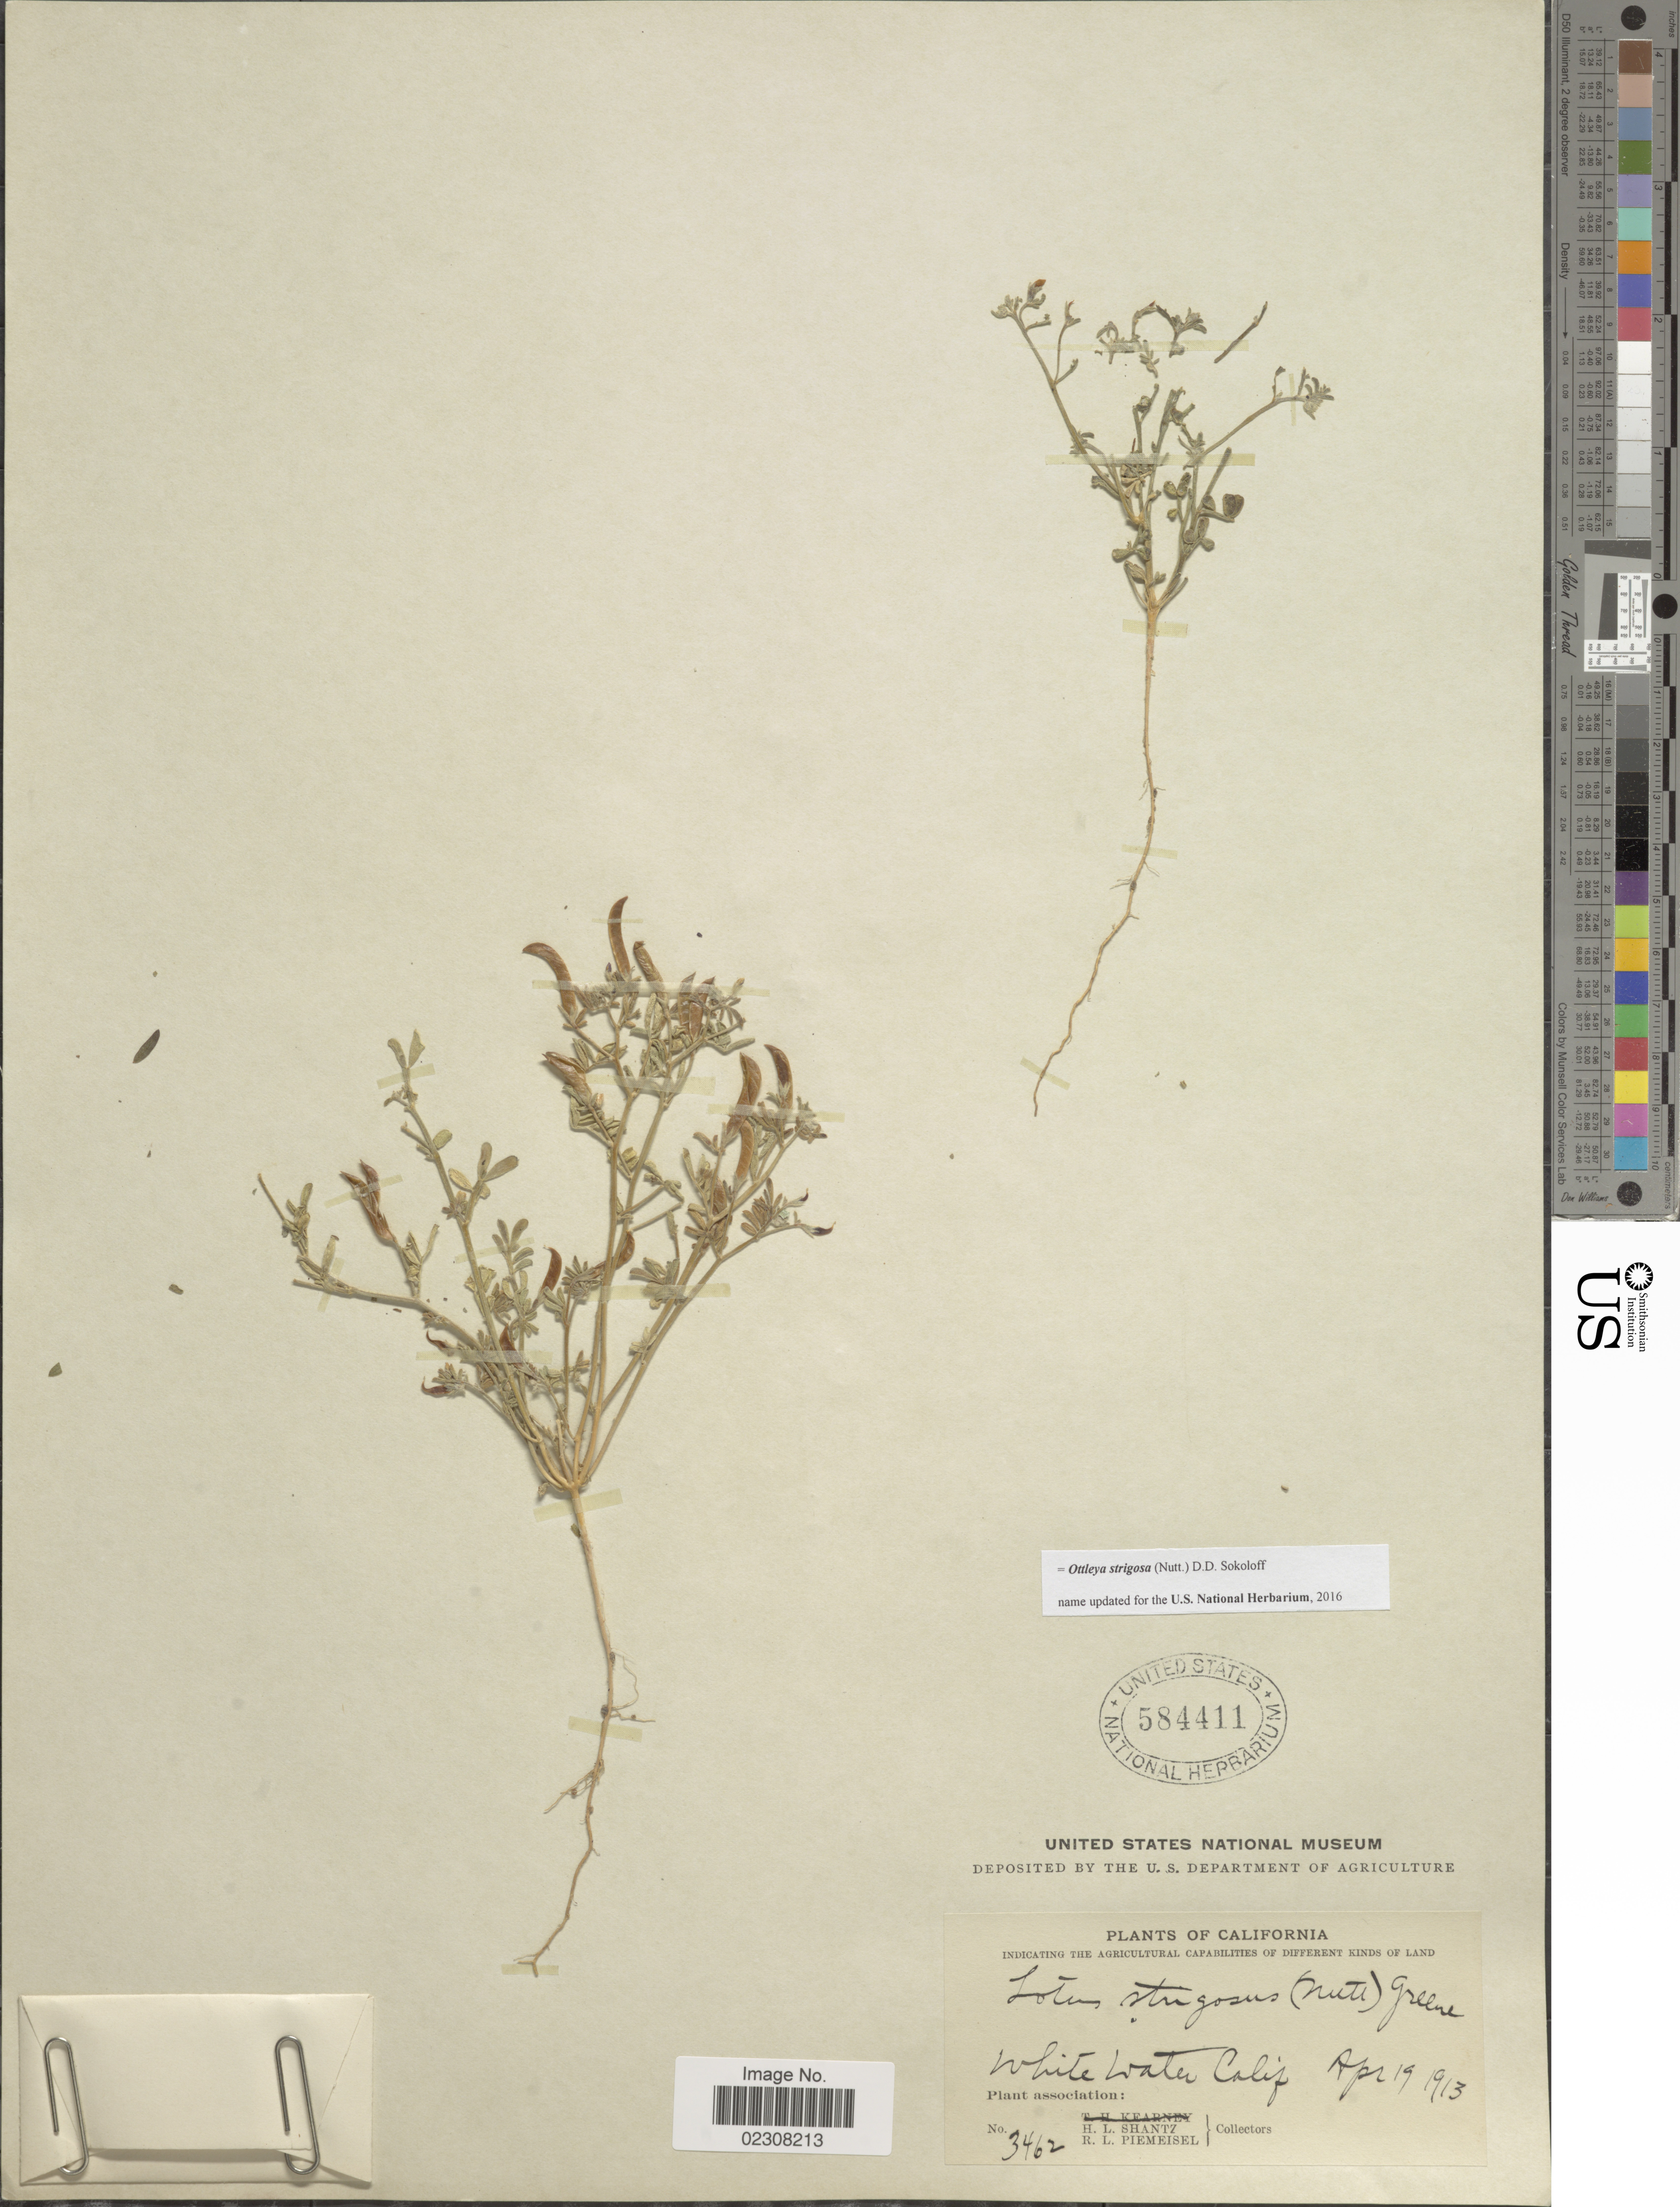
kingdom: Plantae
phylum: Tracheophyta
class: Magnoliopsida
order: Fabales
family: Fabaceae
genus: Ottleya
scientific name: Ottleya strigosa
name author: (Nutt.) D.D. Sokoloff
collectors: H. Shantz & R. L. Piemeisel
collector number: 3462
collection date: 1913-04-19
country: United States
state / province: California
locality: White Water Calif.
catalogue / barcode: US 584411